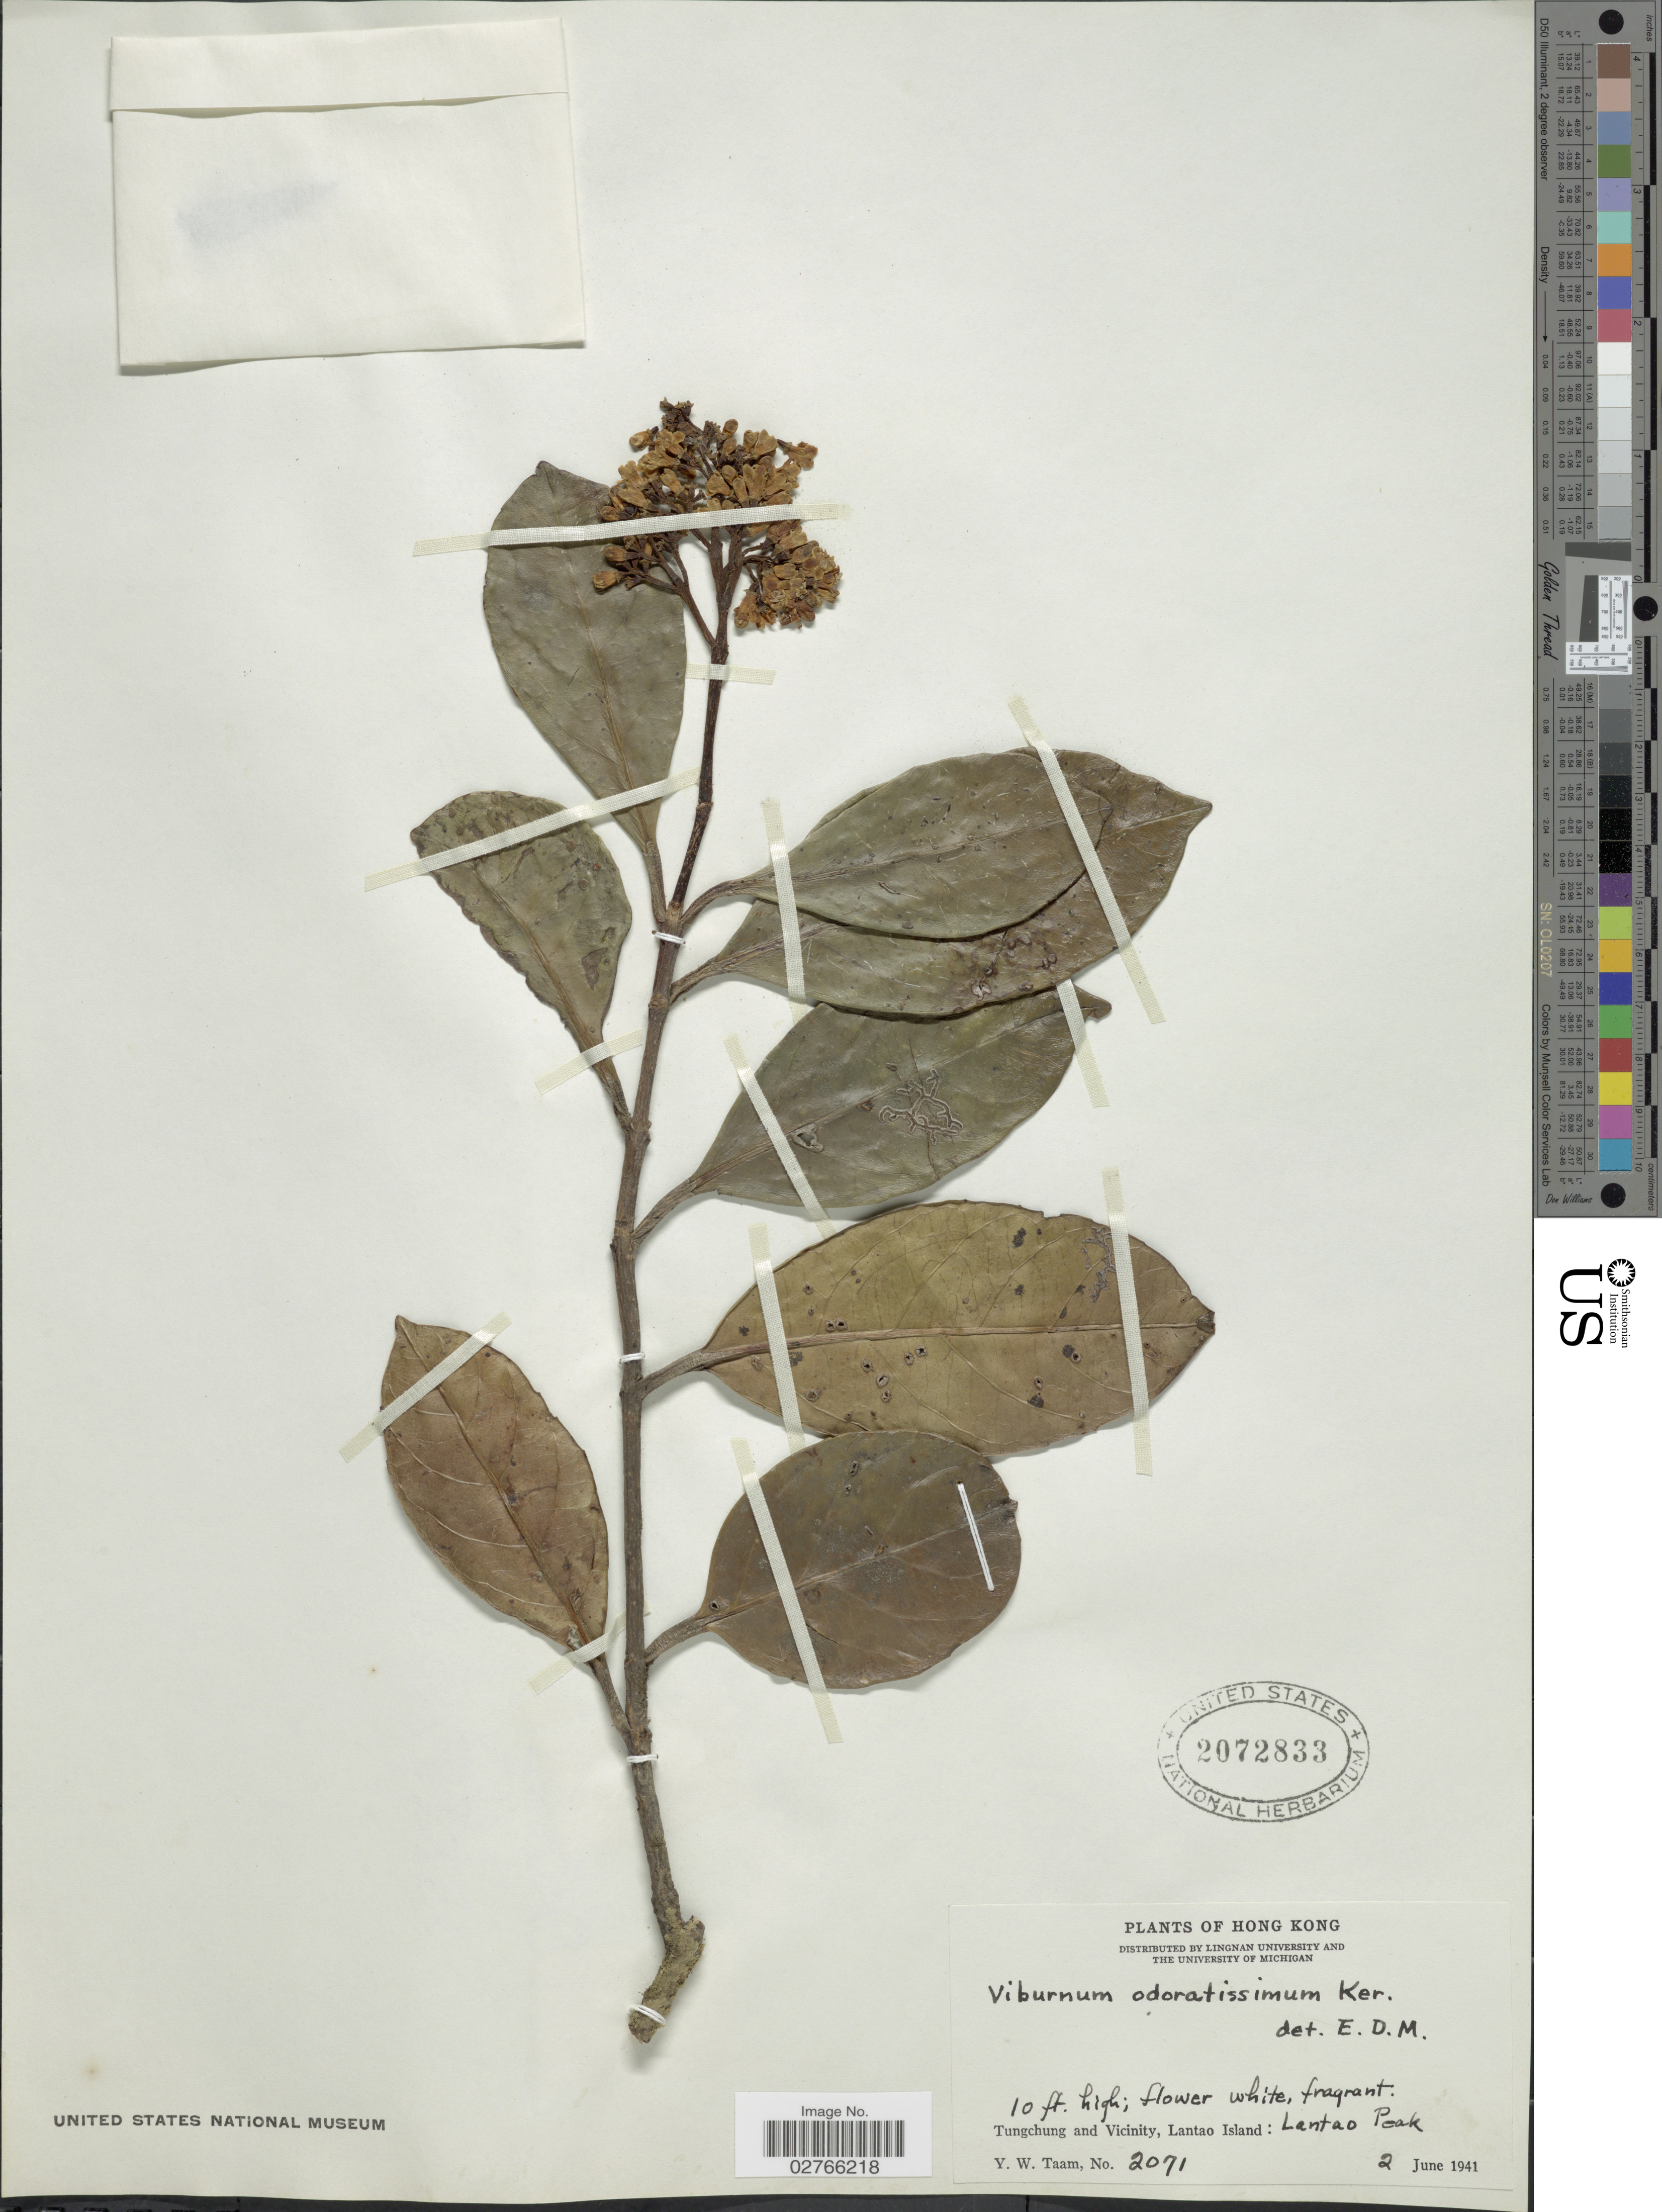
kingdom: Plantae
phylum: Tracheophyta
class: Magnoliopsida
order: Dipsacales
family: Viburnaceae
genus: Viburnum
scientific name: Viburnum odoratissimum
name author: Ker Gawl.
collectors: Y. W. Taam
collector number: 2071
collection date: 1941-06-02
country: China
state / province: Hong Kong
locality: Tungchung and Vicinity, Lantao Island: Lantao Peak.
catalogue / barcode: US 2072833